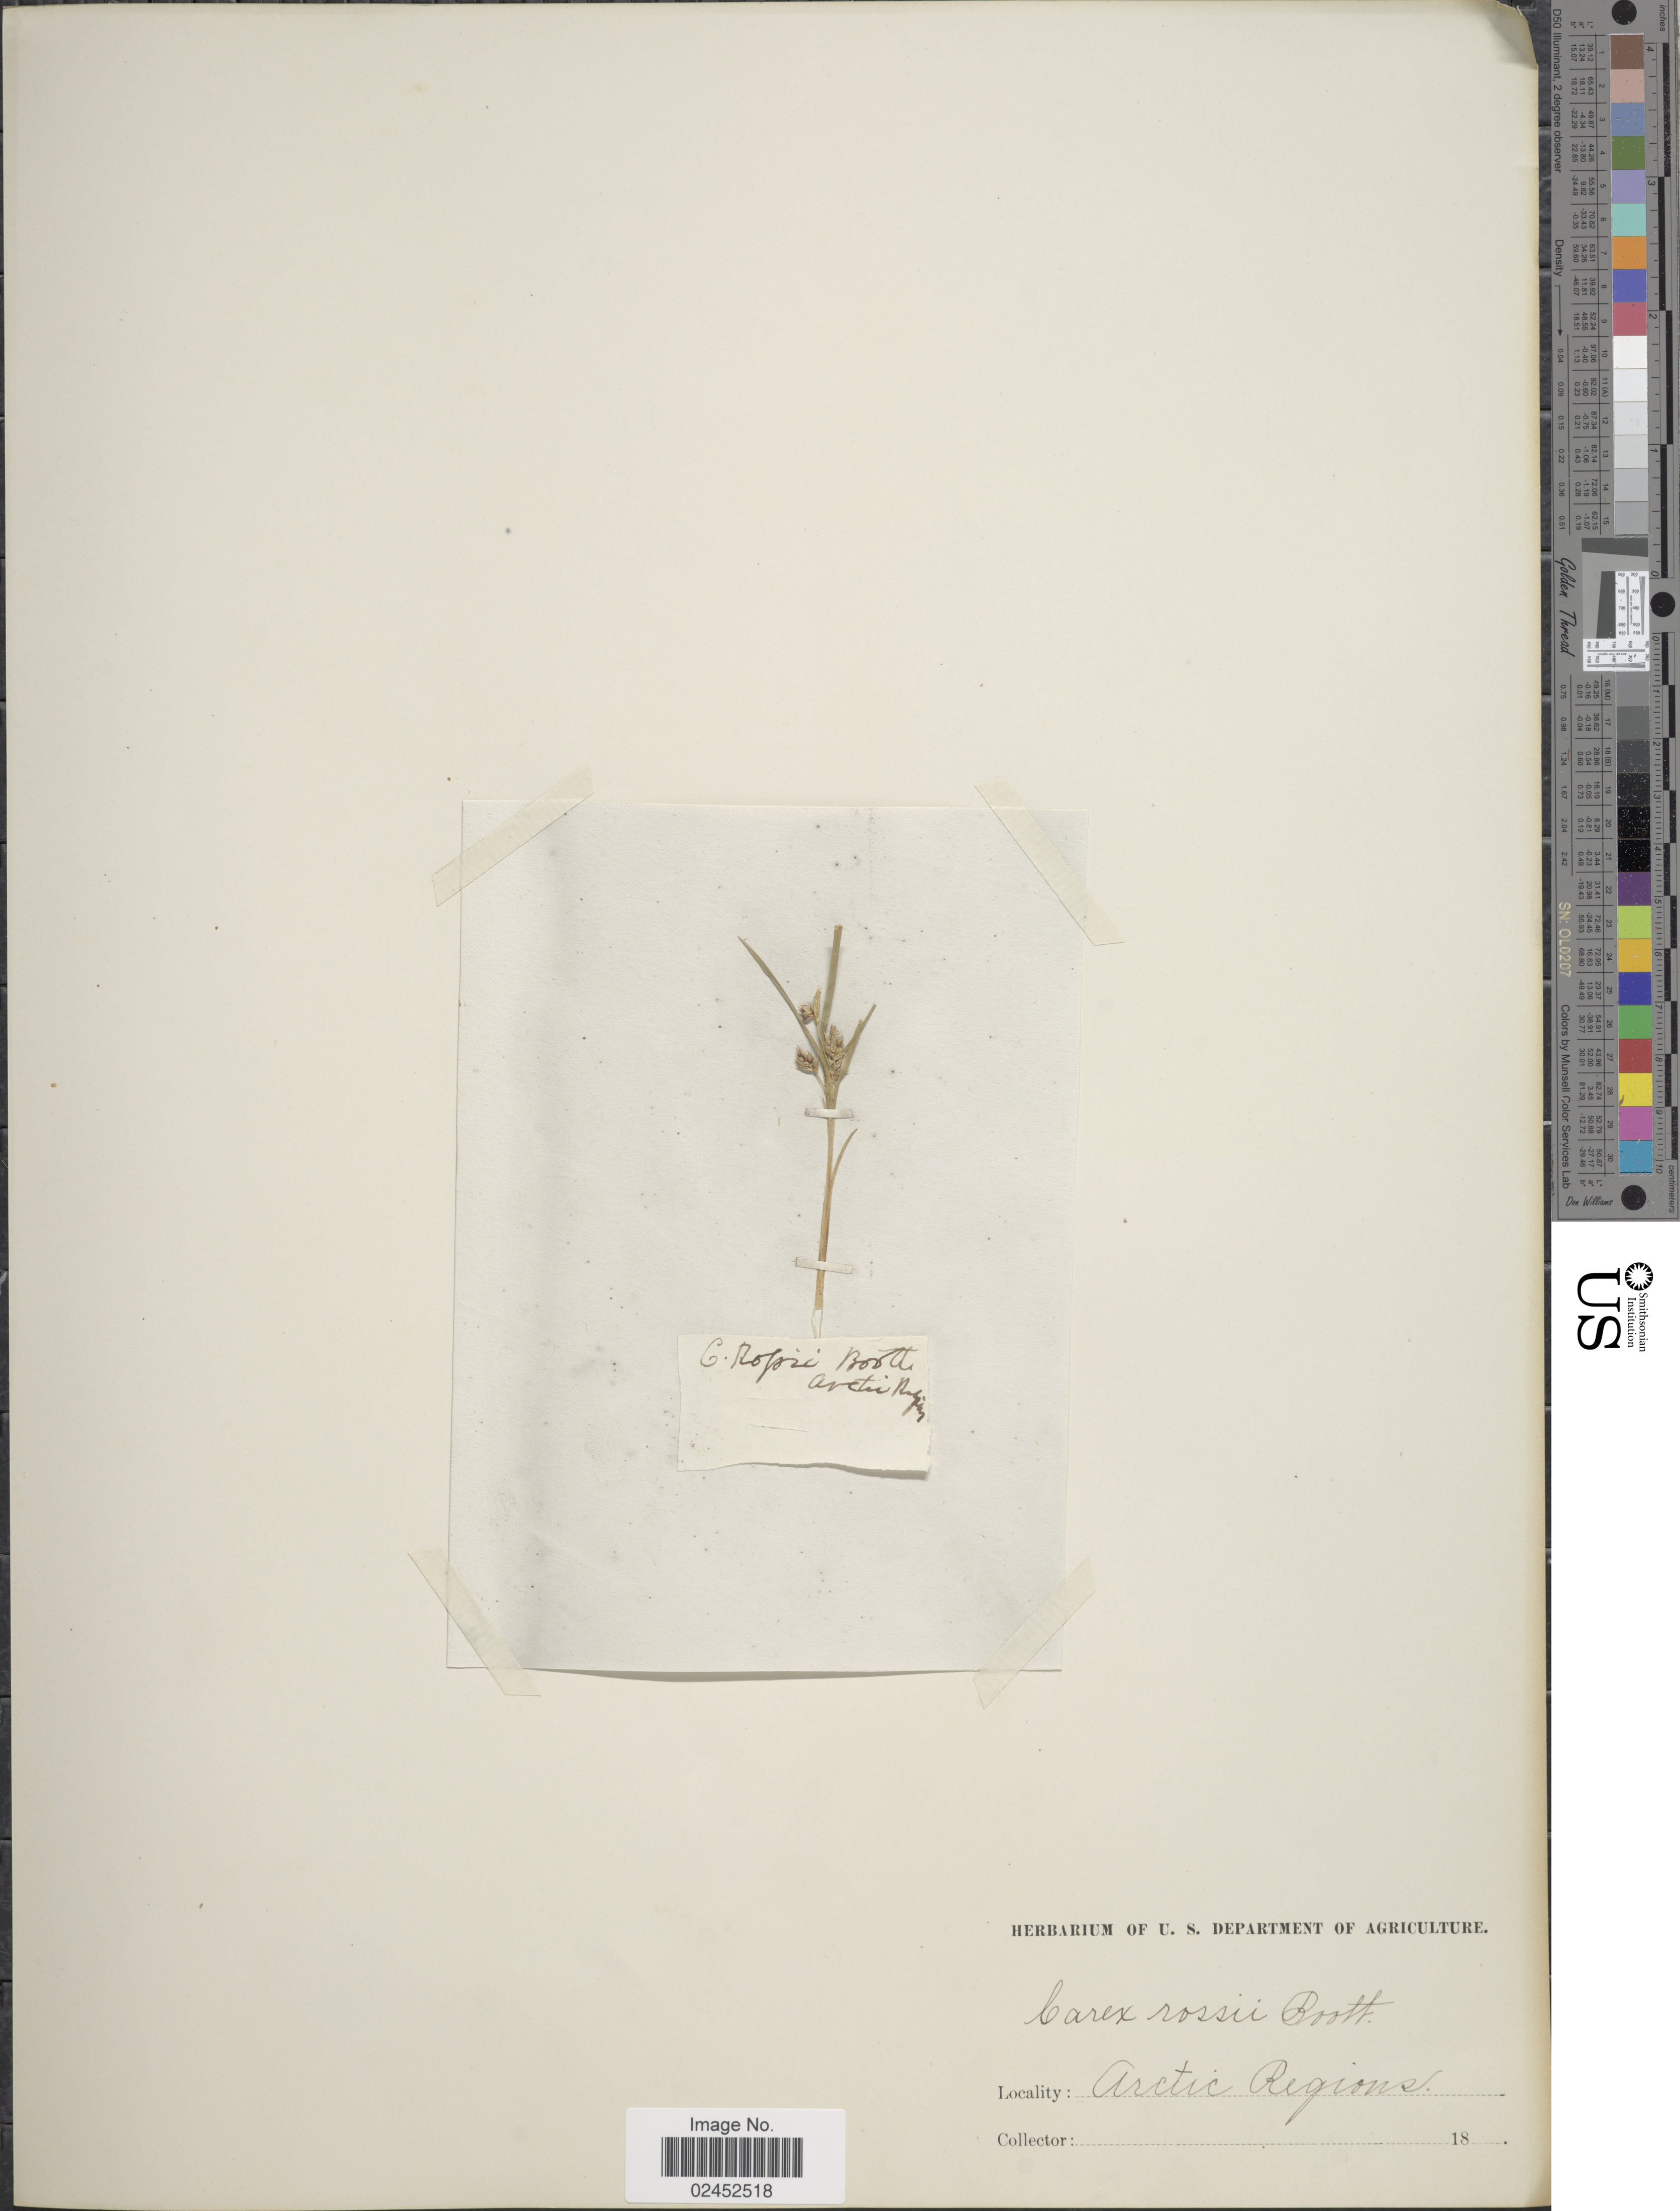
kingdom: Plantae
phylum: Tracheophyta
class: Liliopsida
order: Poales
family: Cyperaceae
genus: Carex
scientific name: Carex rossii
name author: Boott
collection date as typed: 18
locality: Arctic Region.